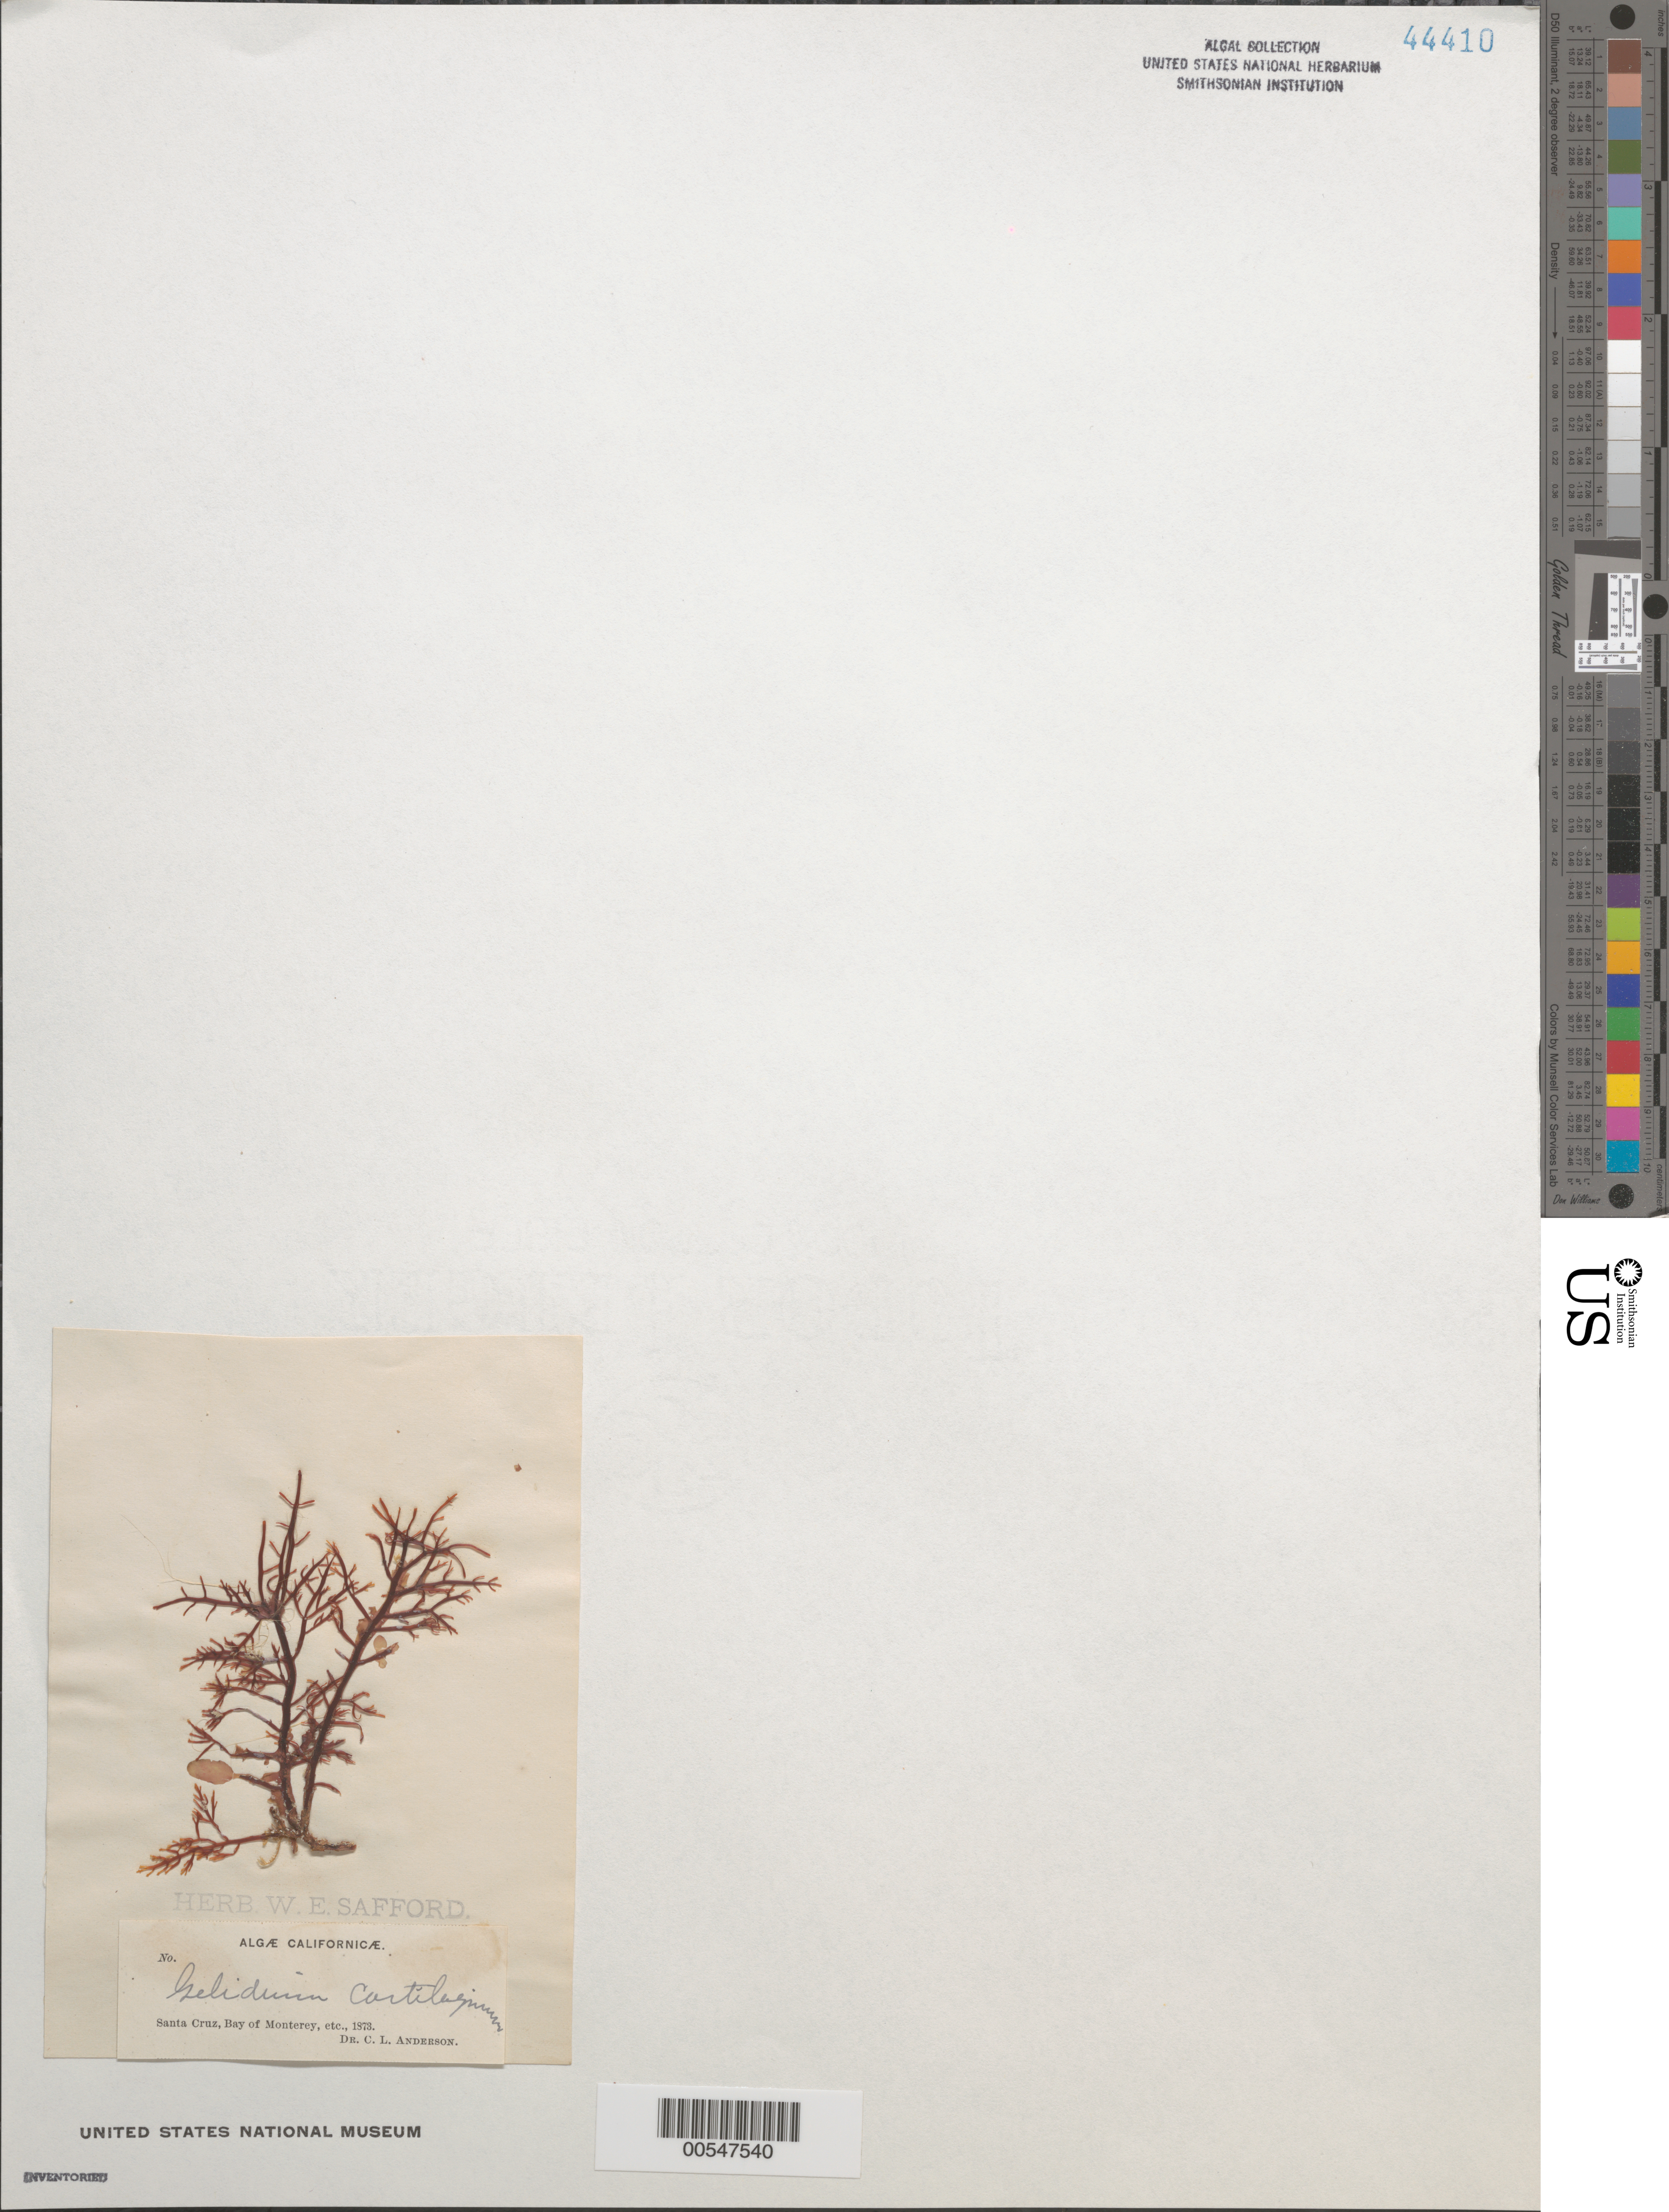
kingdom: Plantae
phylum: Rhodophyta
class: Florideophyceae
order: Plocamiales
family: Plocamiaceae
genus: Plocamium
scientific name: Plocamium cartilagineum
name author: (L.) P.S. Dixon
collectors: C. L. Anderson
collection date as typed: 1873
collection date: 1873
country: United States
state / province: California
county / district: Santa Cruz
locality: Santa Cruz, Monterey Bay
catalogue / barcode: US 44410